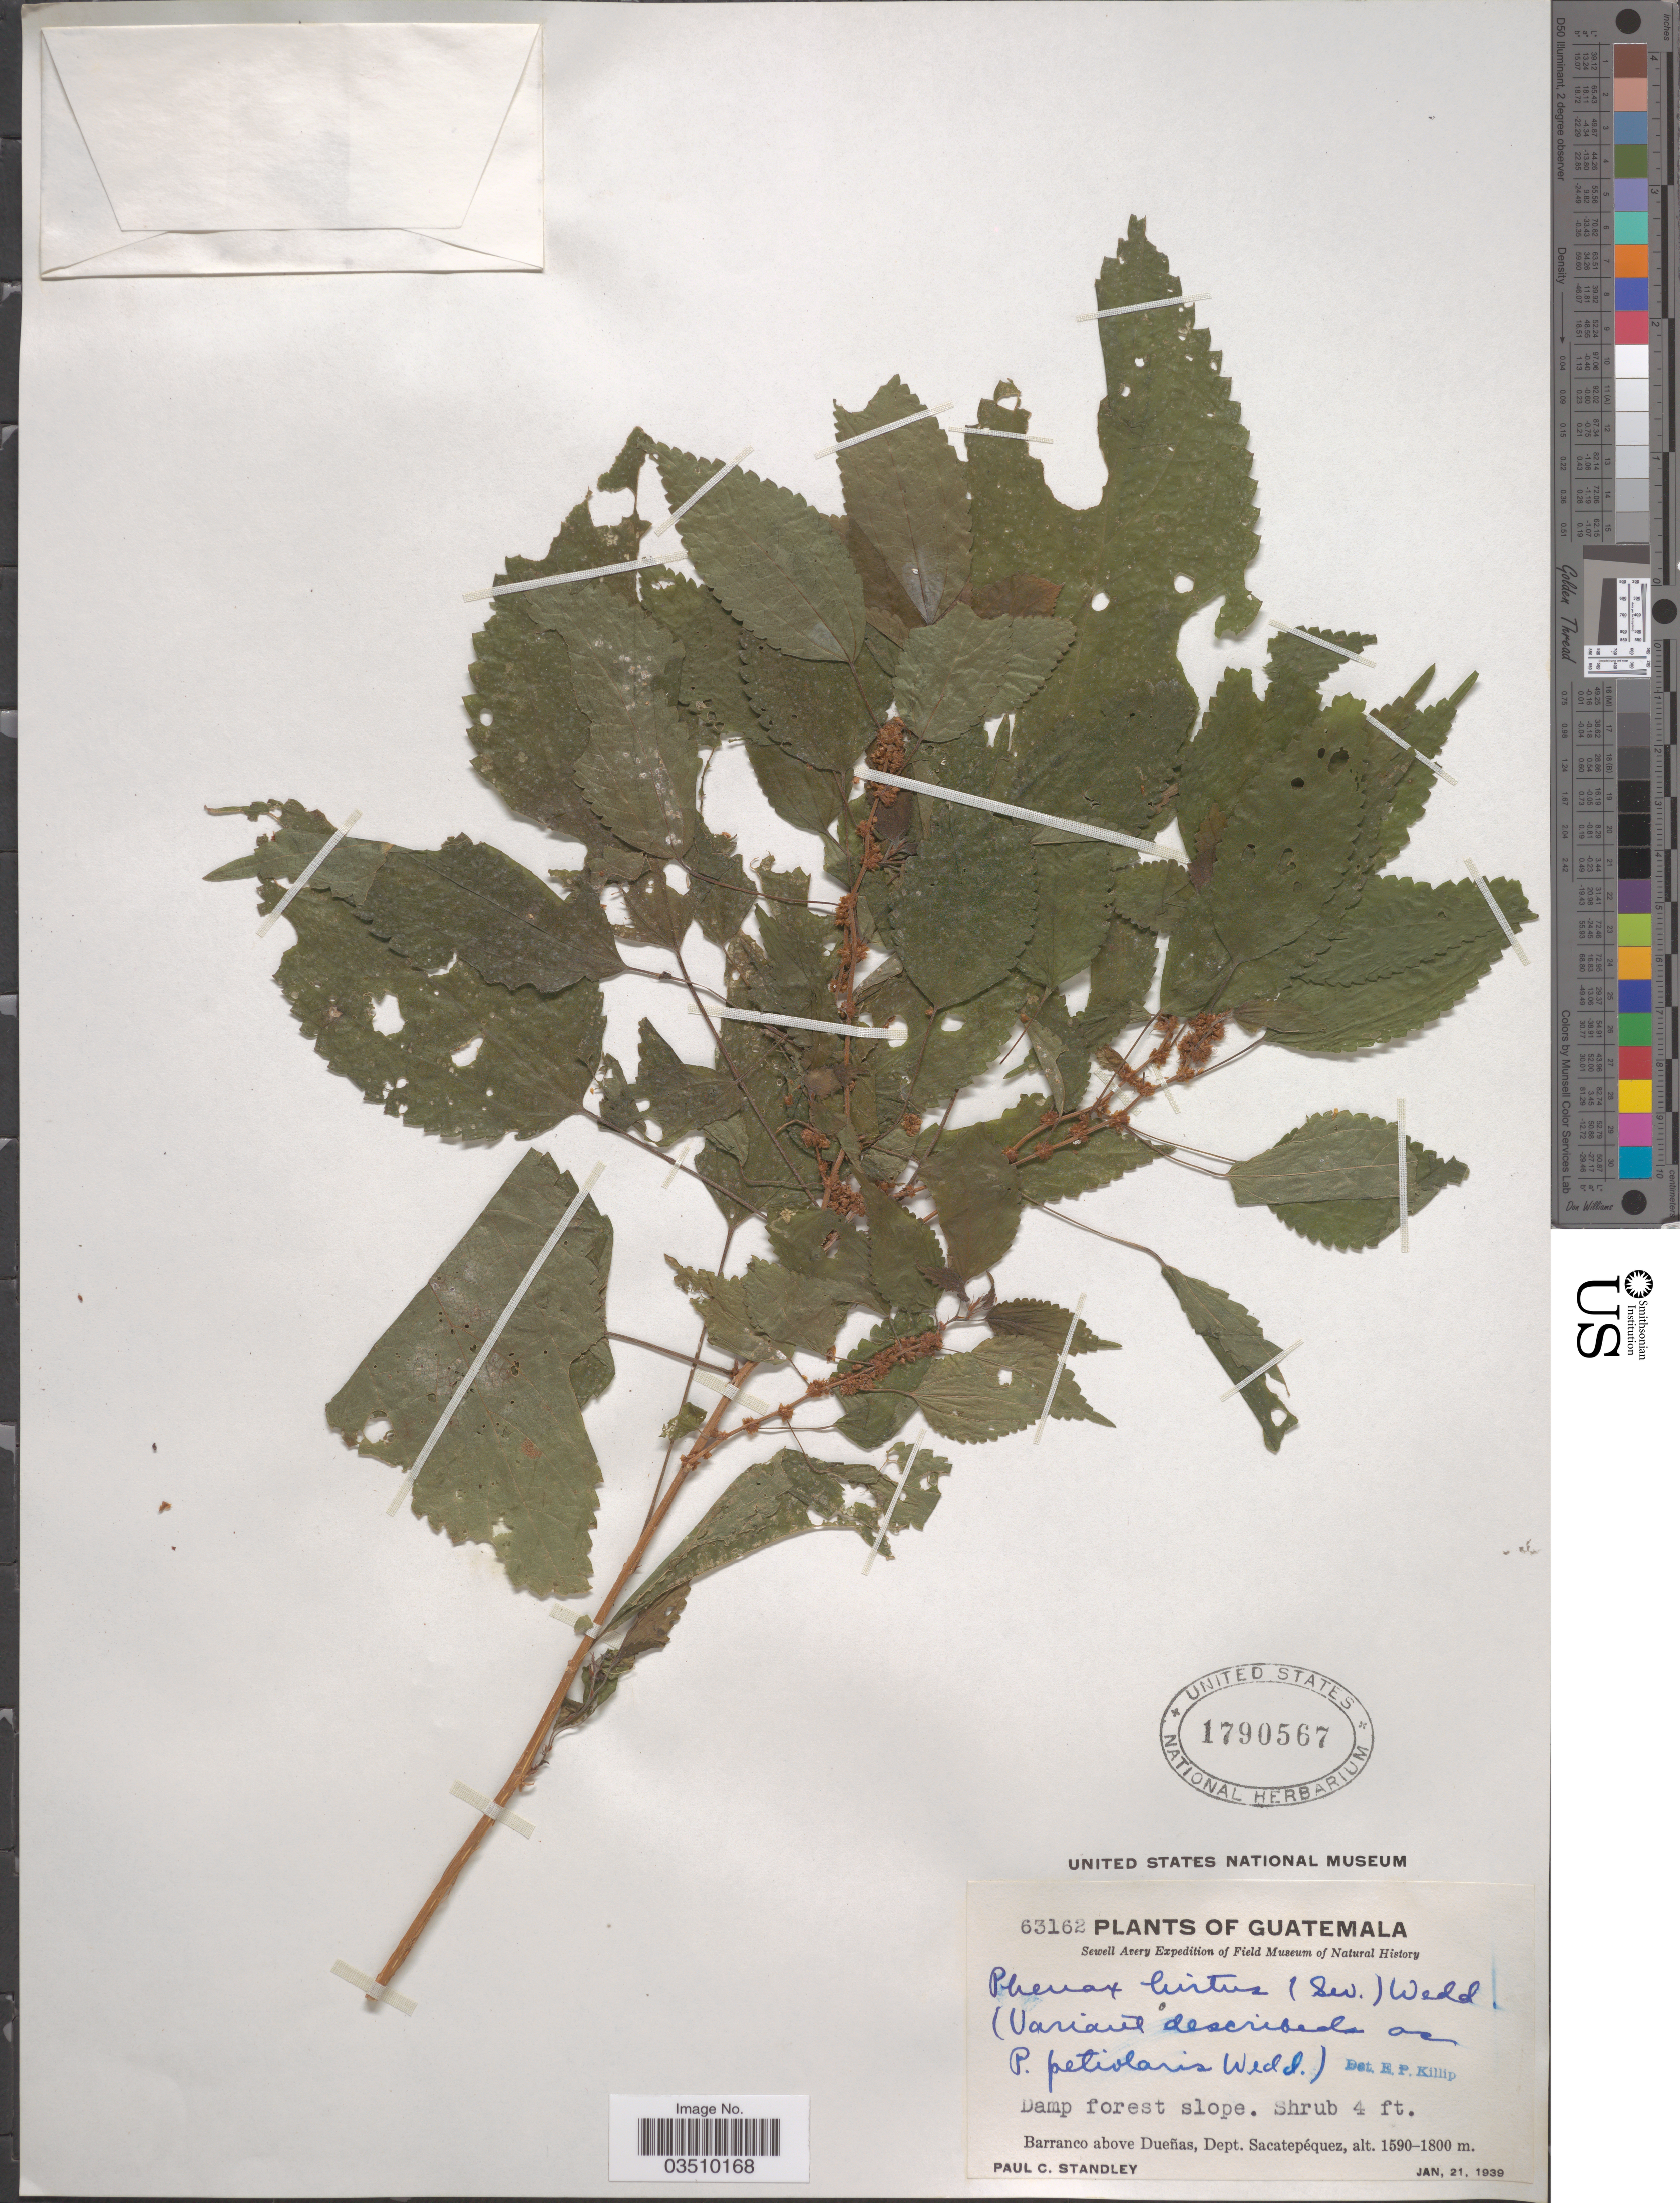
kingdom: Plantae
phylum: Tracheophyta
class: Magnoliopsida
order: Rosales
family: Urticaceae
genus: Phenax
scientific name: Phenax hirtus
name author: (Sw.) Wedd.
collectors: P. C. Standley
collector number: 63162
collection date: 1939-01-21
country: Guatemala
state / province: Sacatepequez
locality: Barranco above Dueñas, Dept. Sacatepéquez.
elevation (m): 1590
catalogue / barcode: US 1790567